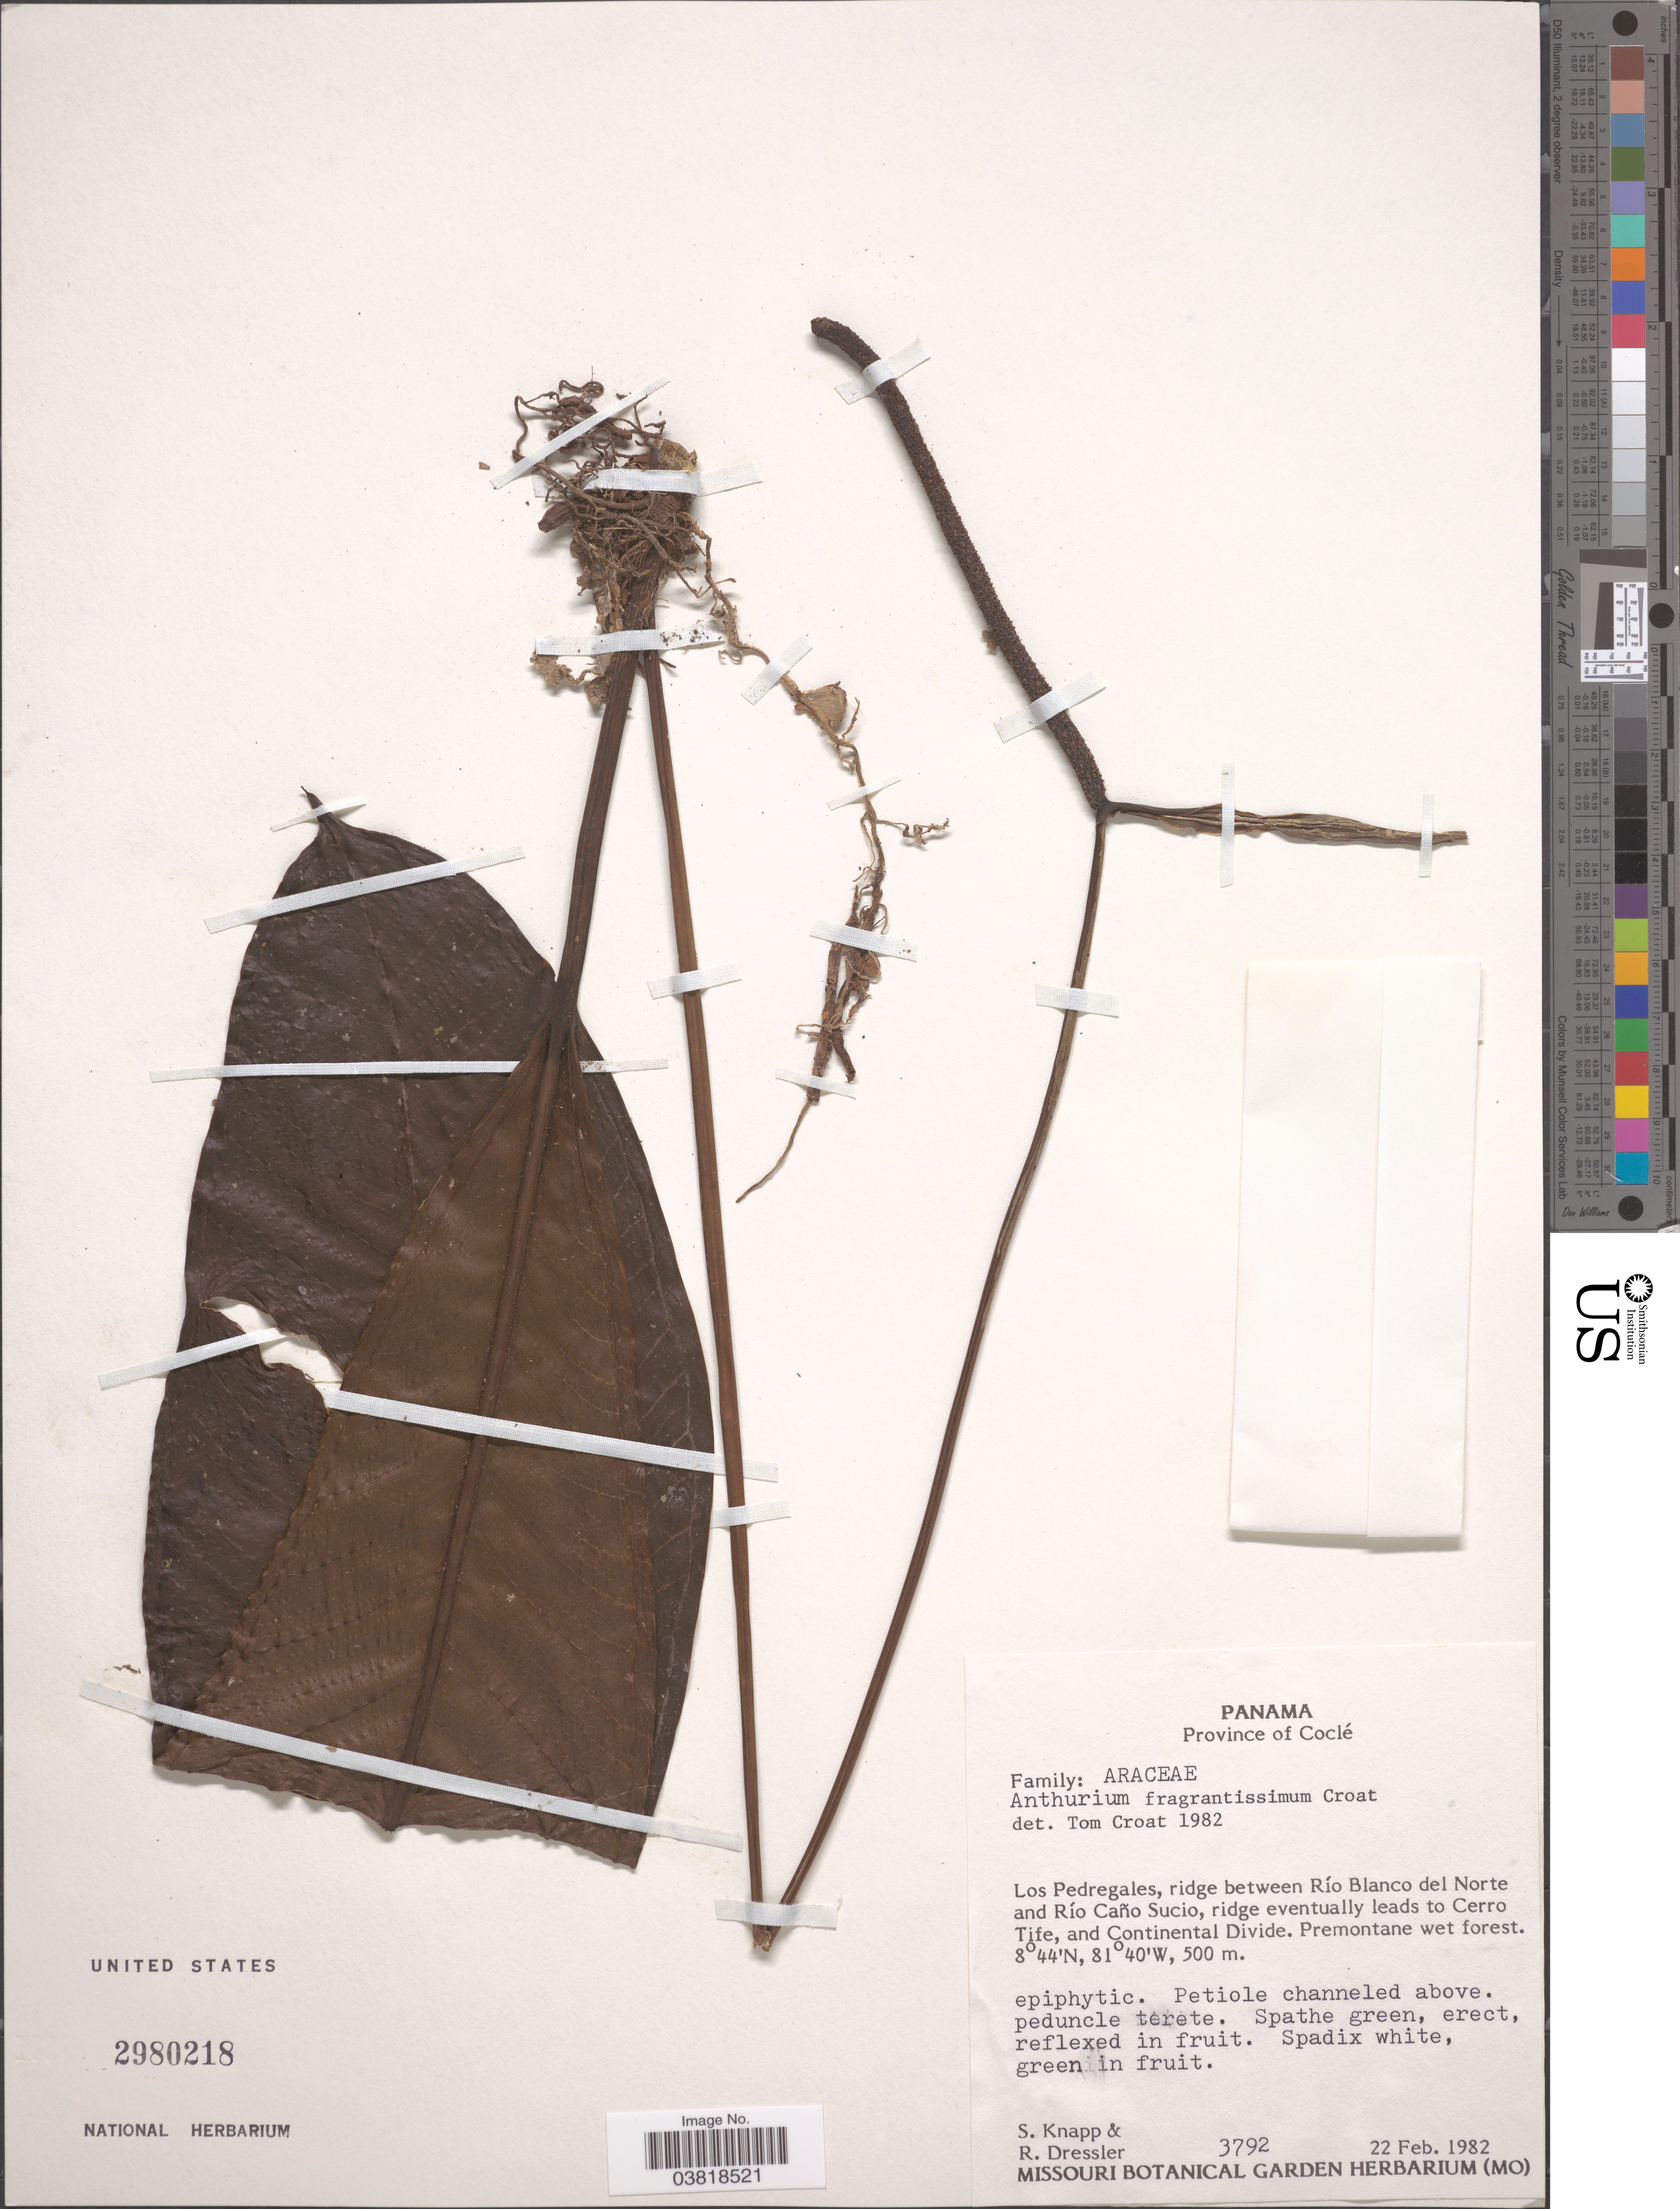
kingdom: Plantae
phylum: Tracheophyta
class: Liliopsida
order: Alismatales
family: Araceae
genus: Anthurium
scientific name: Anthurium fragrantissimum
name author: Croat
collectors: S. Knapp & R. Dressler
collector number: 3792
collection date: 1982-02-22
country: Panama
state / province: Cocle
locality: Los Pedregales, ridge between Río Blanco del Norte and Río Caño Sucio, ridge eventually leads to Cerro Tife, and Continental Divide.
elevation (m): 500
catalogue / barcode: US 2980218